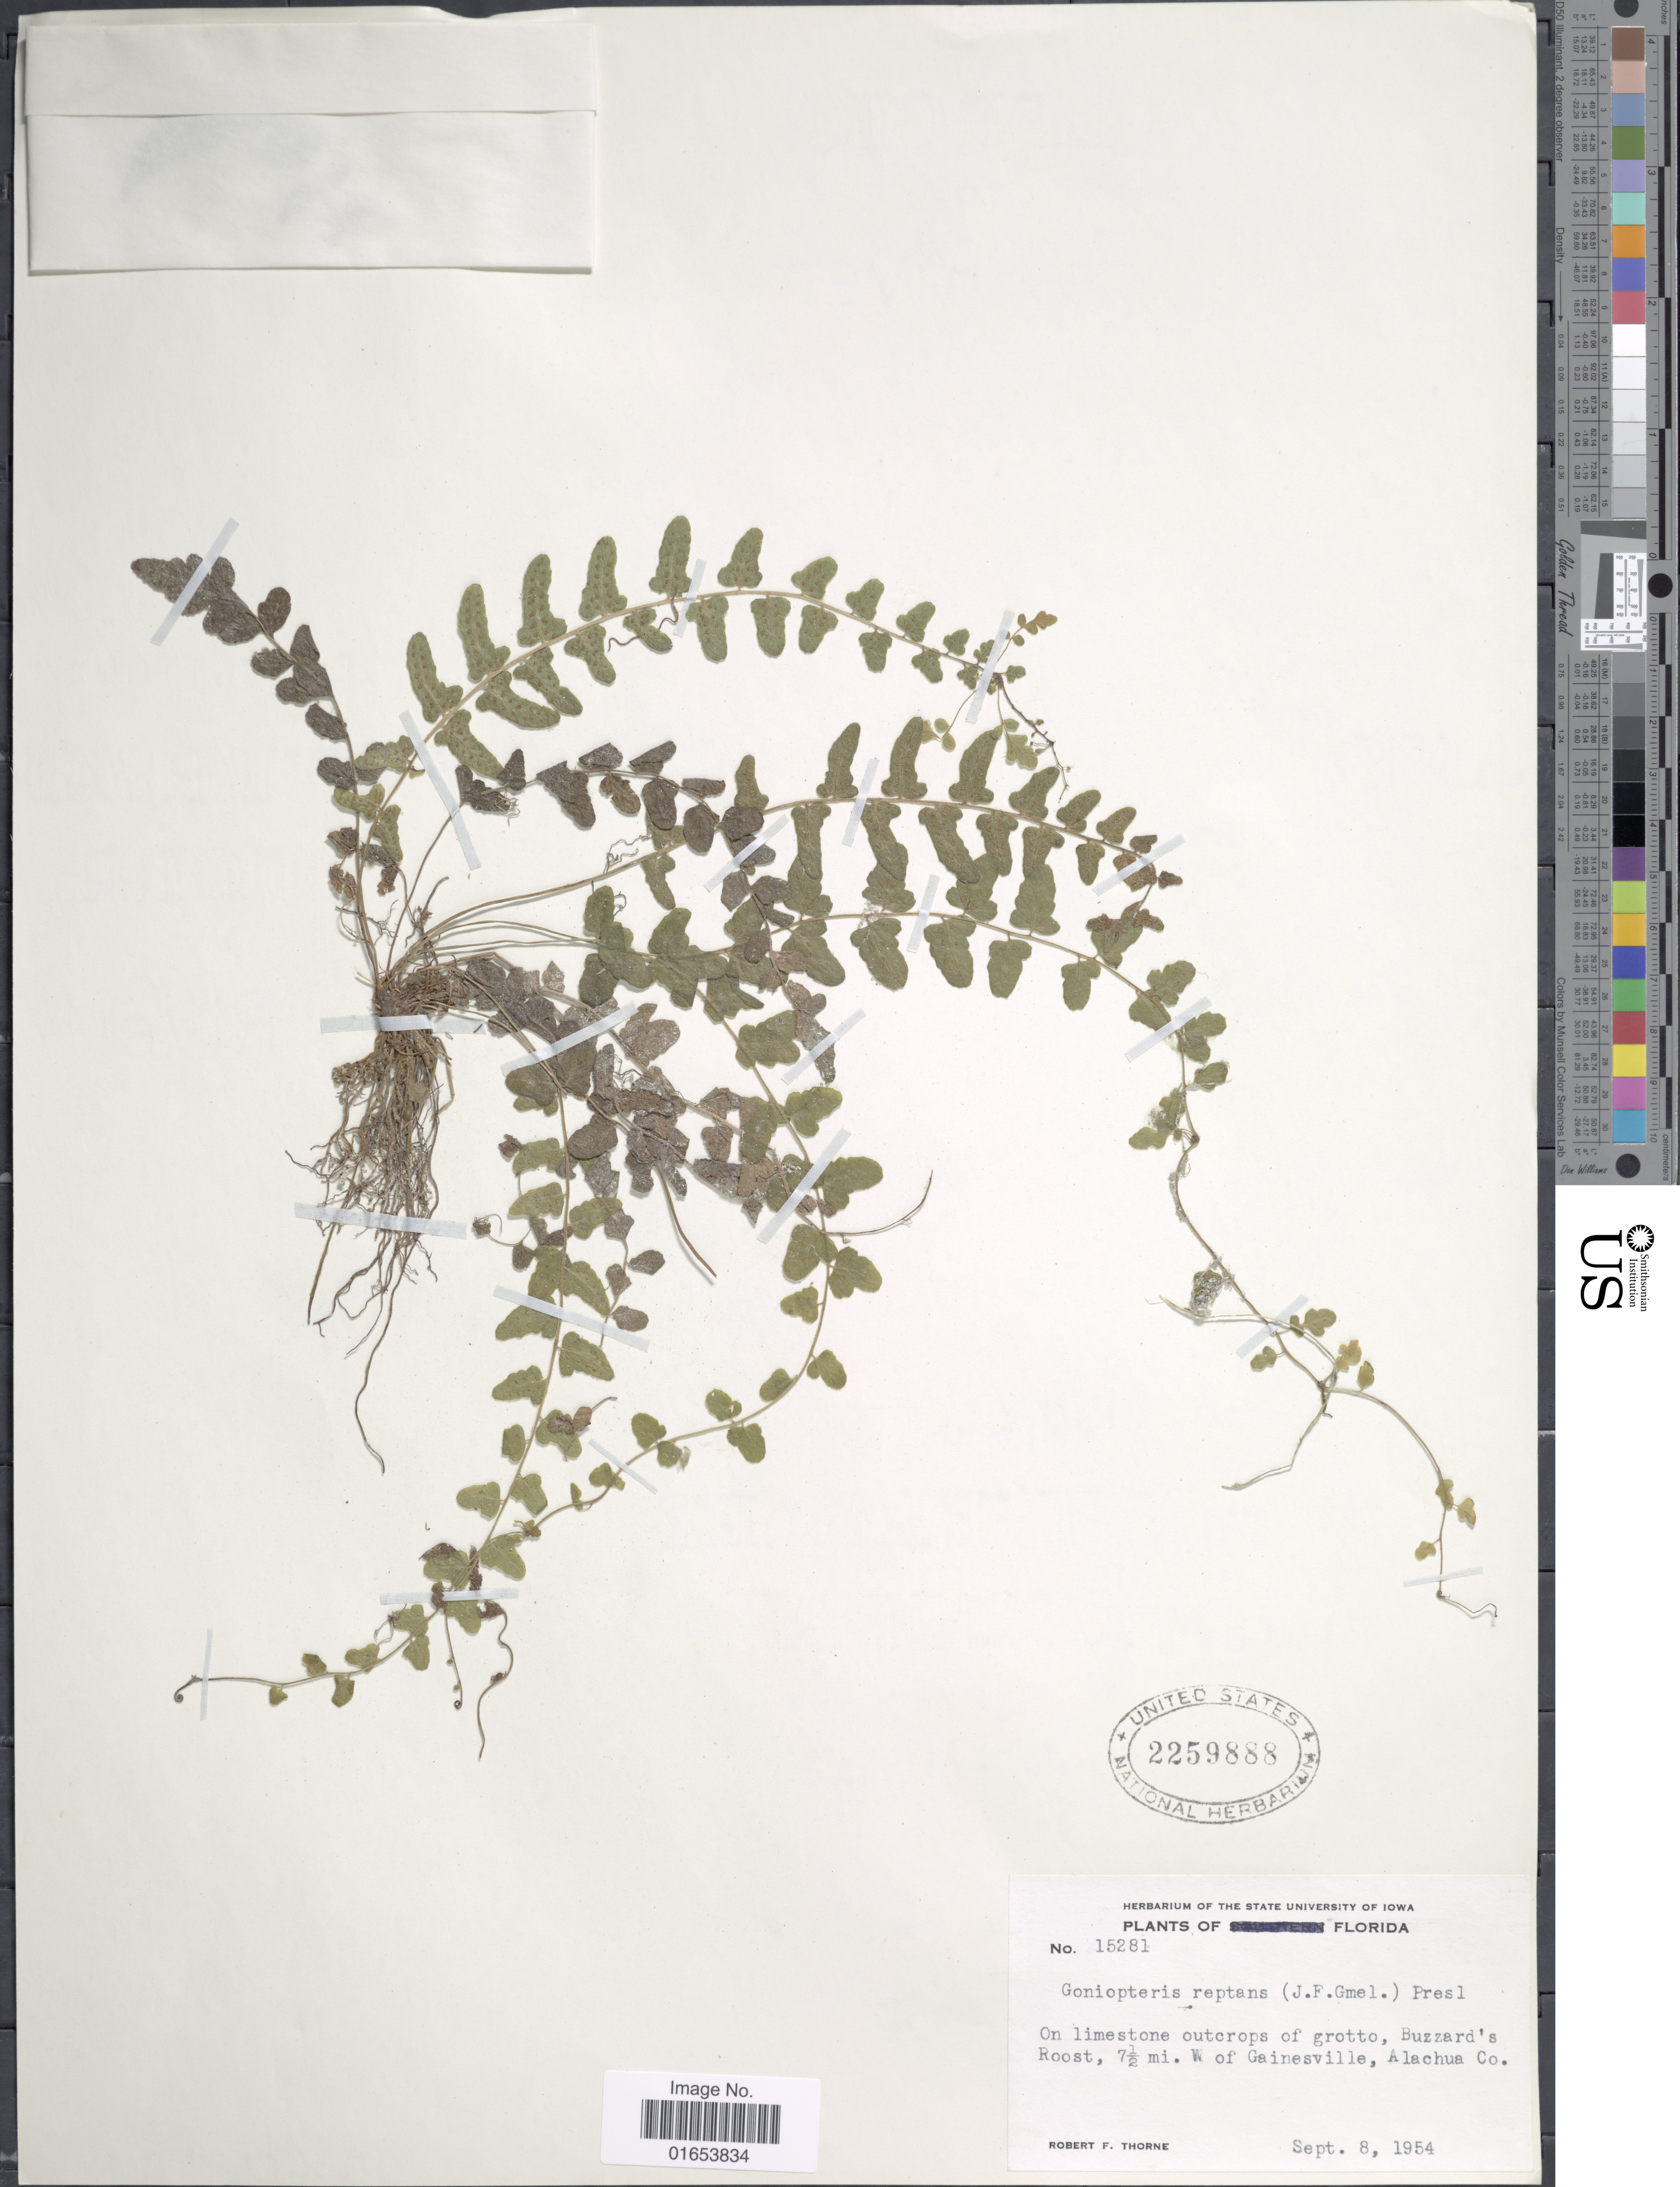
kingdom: Plantae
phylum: Tracheophyta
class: Polypodiopsida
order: Polypodiales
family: Thelypteridaceae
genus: Goniopteris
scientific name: Goniopteris reptans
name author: (J.F. Gmel.) C. Presl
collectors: R. F. Thorne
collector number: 15281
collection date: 1954-09-08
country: United States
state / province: Florida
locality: On limestone outcrops of grotto, Buzzard's Roost, 7,5 mi. W of Gainesville, Alachua Co.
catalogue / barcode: US 2259888